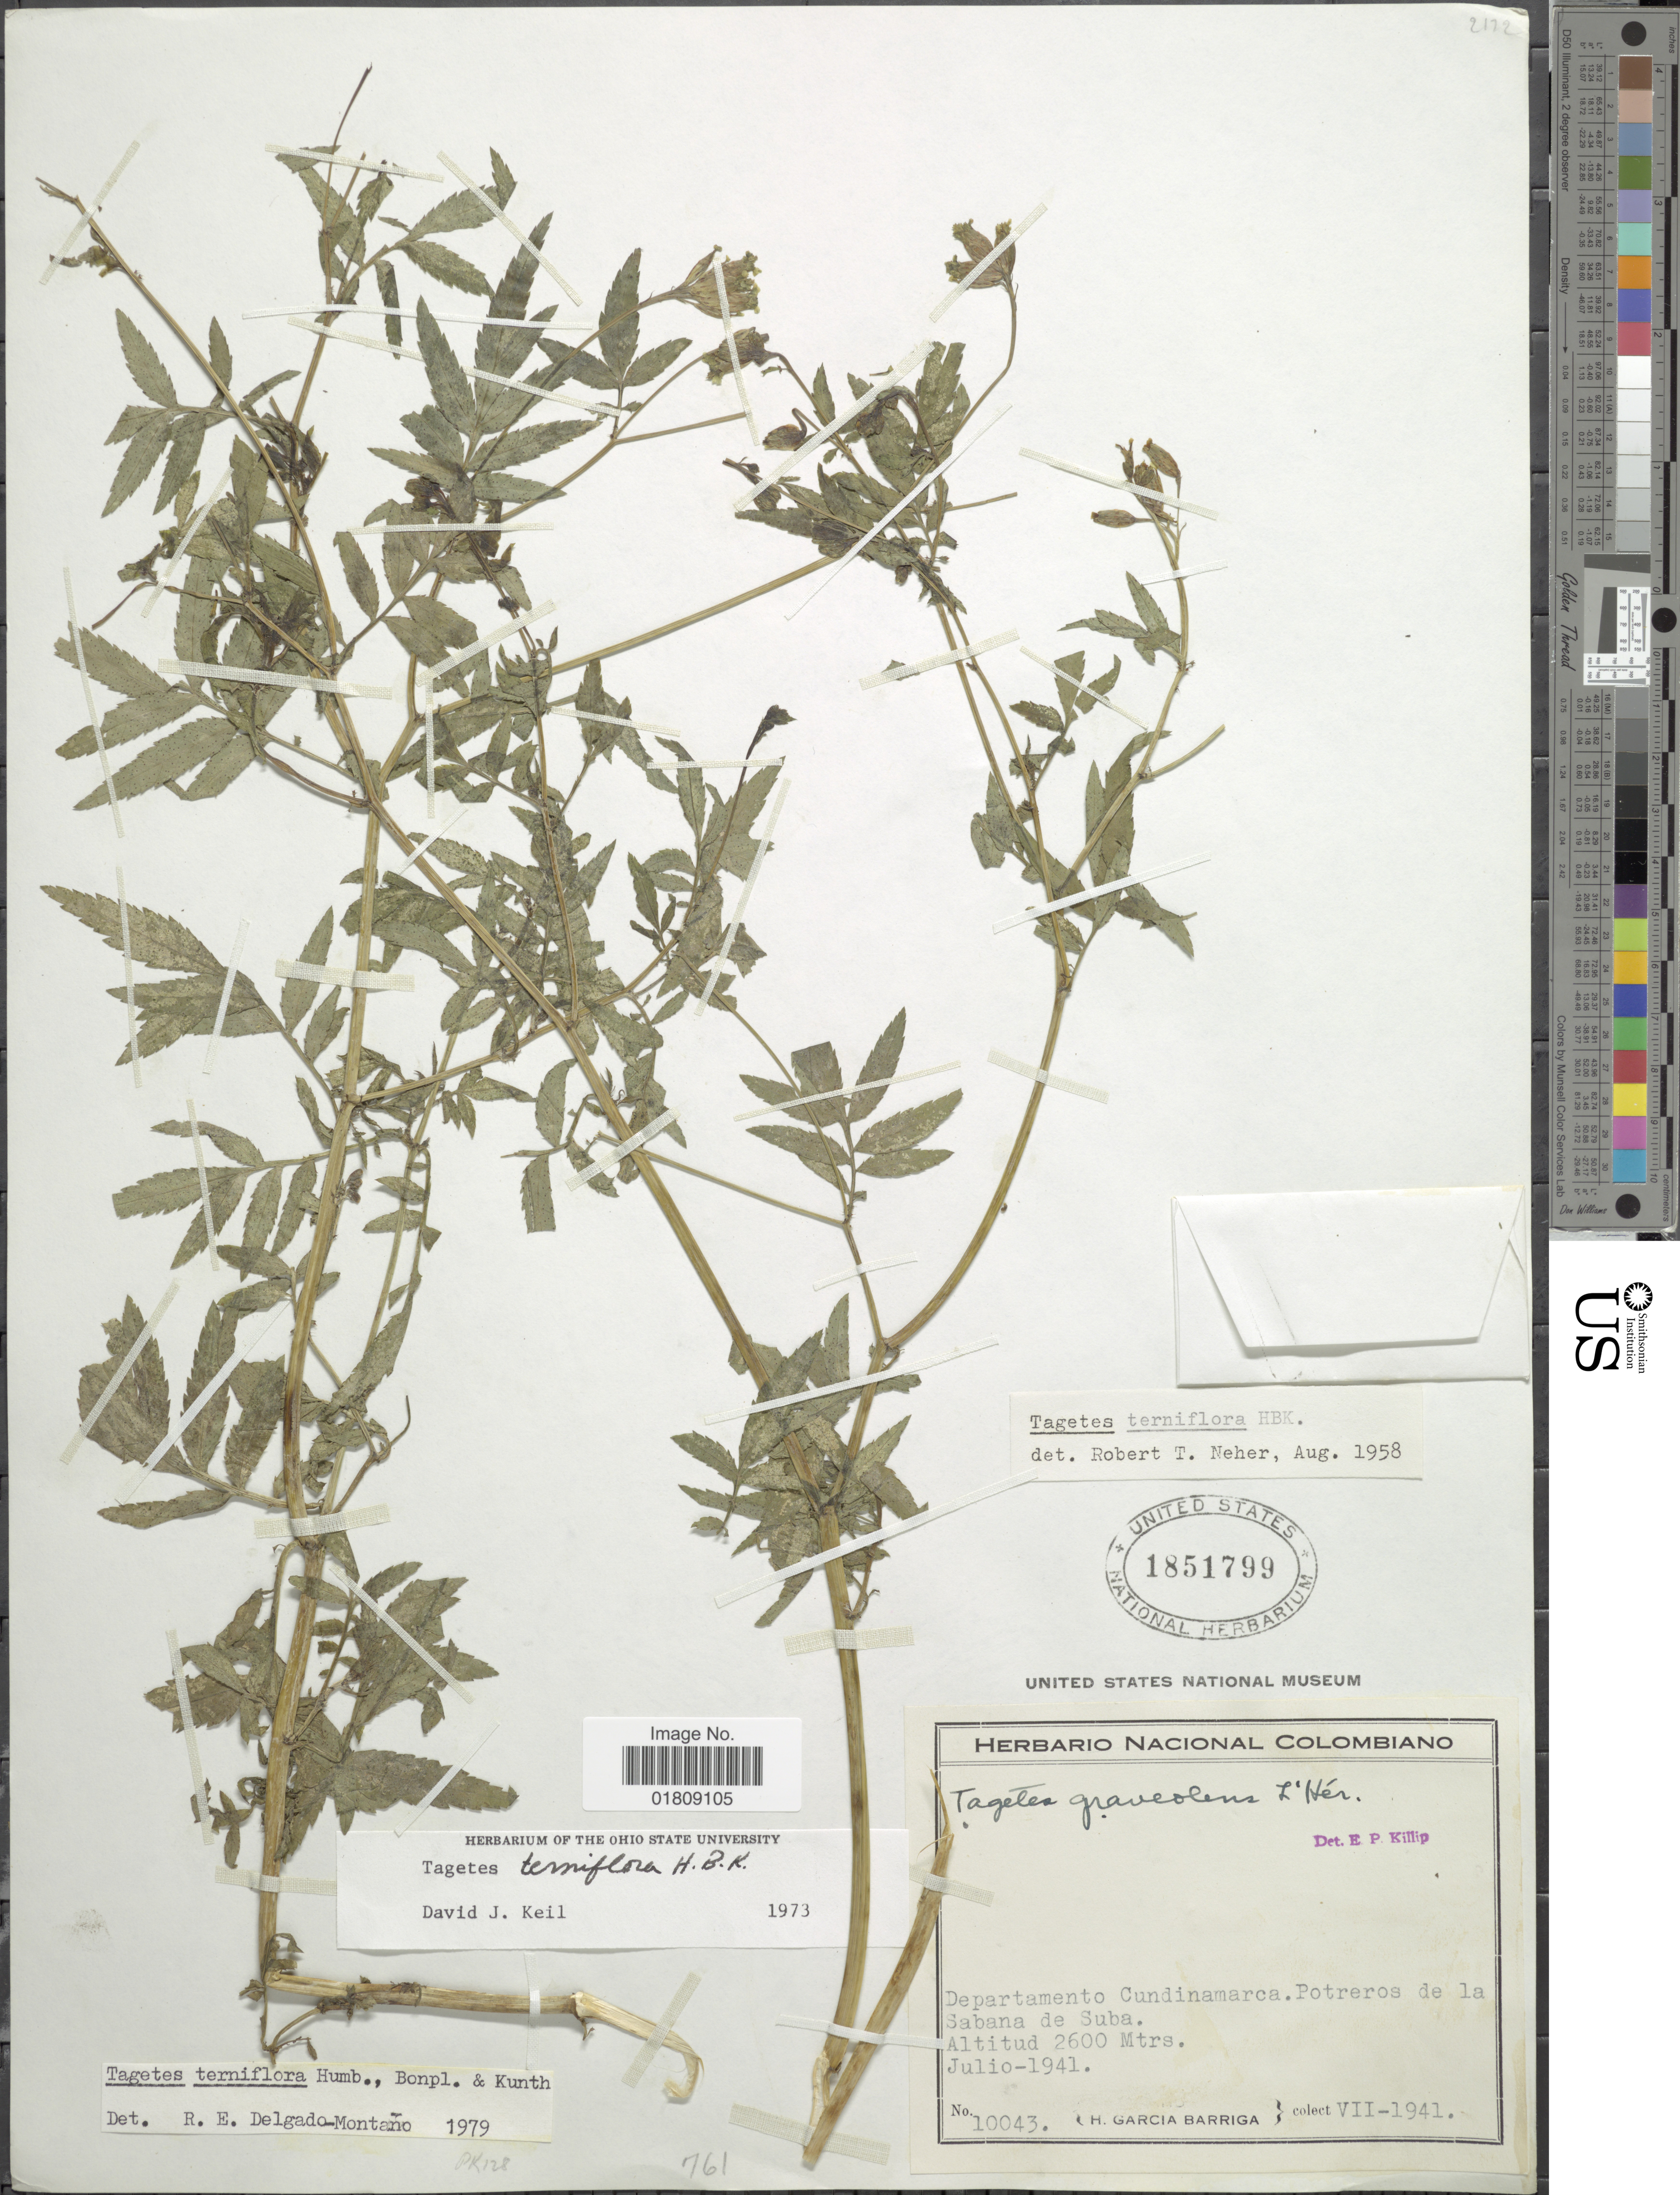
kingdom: Plantae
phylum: Tracheophyta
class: Magnoliopsida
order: Asterales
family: Asteraceae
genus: Tagetes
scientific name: Tagetes terniflora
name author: Kunth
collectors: H. García Barriga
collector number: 10043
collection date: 1941-07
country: Colombia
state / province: Cundinamarca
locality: Potreros de la Sabana de Suba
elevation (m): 2600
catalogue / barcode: US 1851799